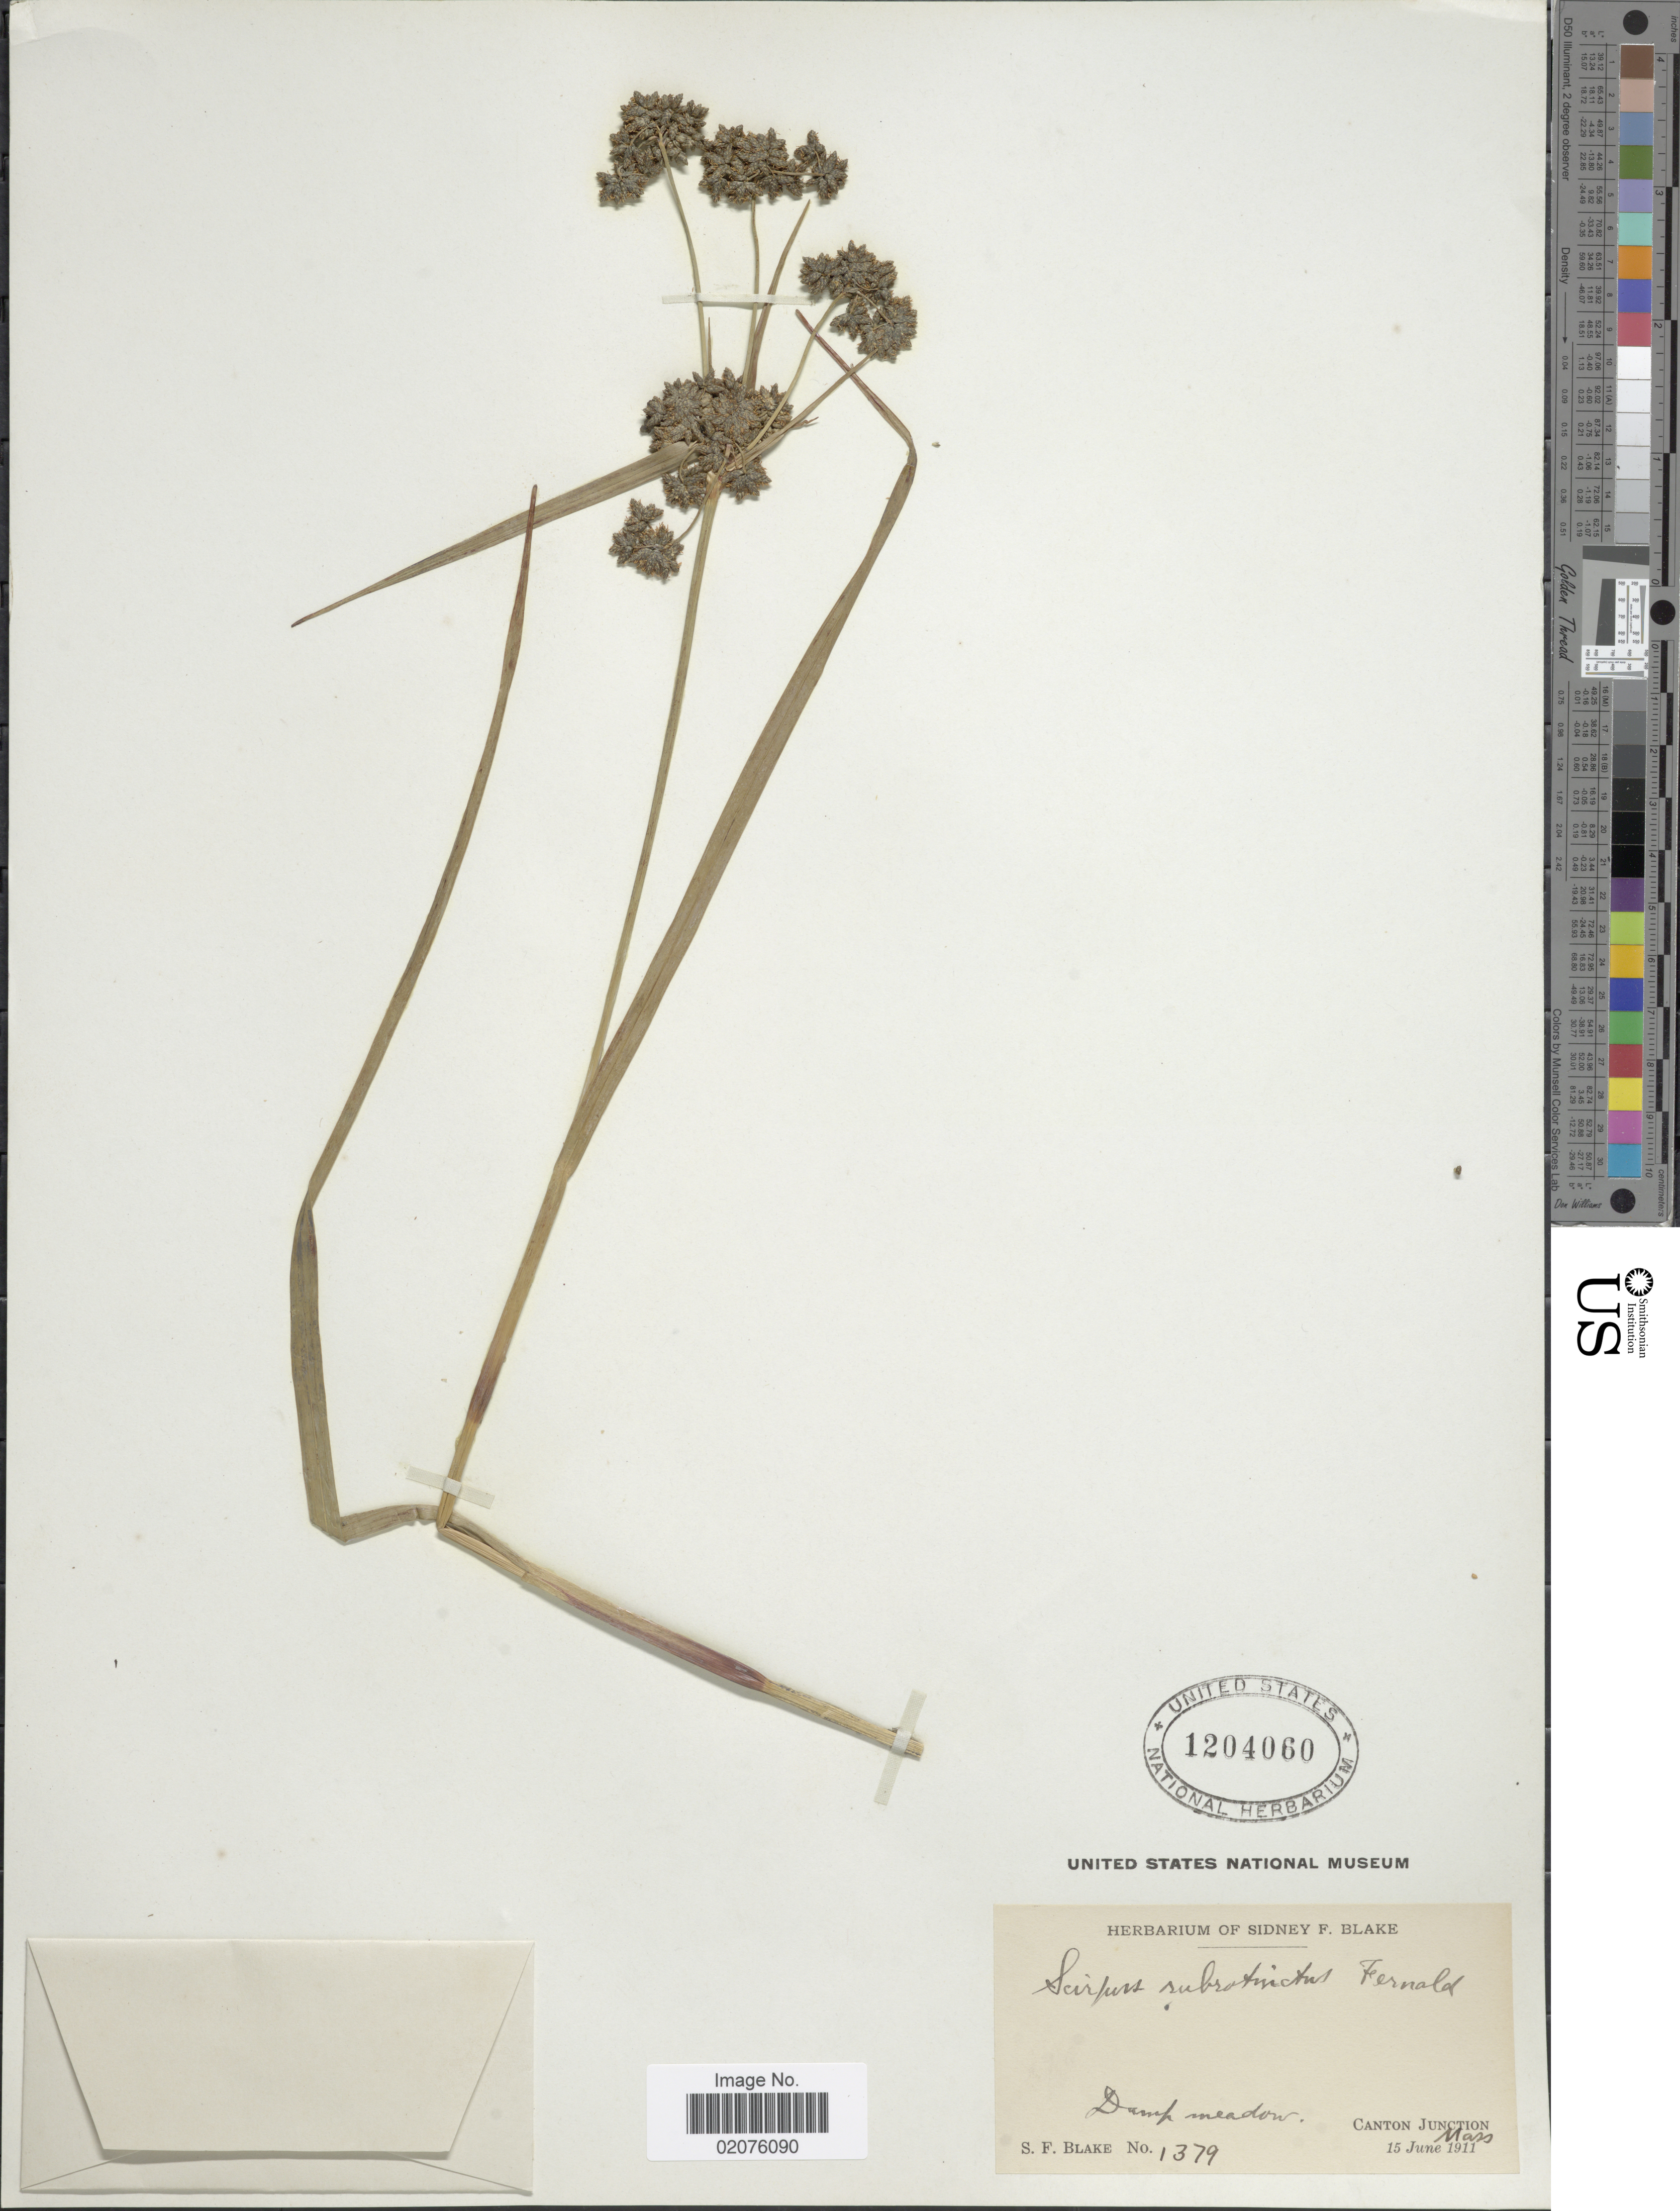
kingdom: Plantae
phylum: Tracheophyta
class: Liliopsida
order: Poales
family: Cyperaceae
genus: Scirpus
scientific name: Scirpus microcarpus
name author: J. Presl & C. Presl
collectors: S. Blake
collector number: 1379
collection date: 1911-06-15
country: United States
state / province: Massachusetts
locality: Canton Junction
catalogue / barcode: US 1204060